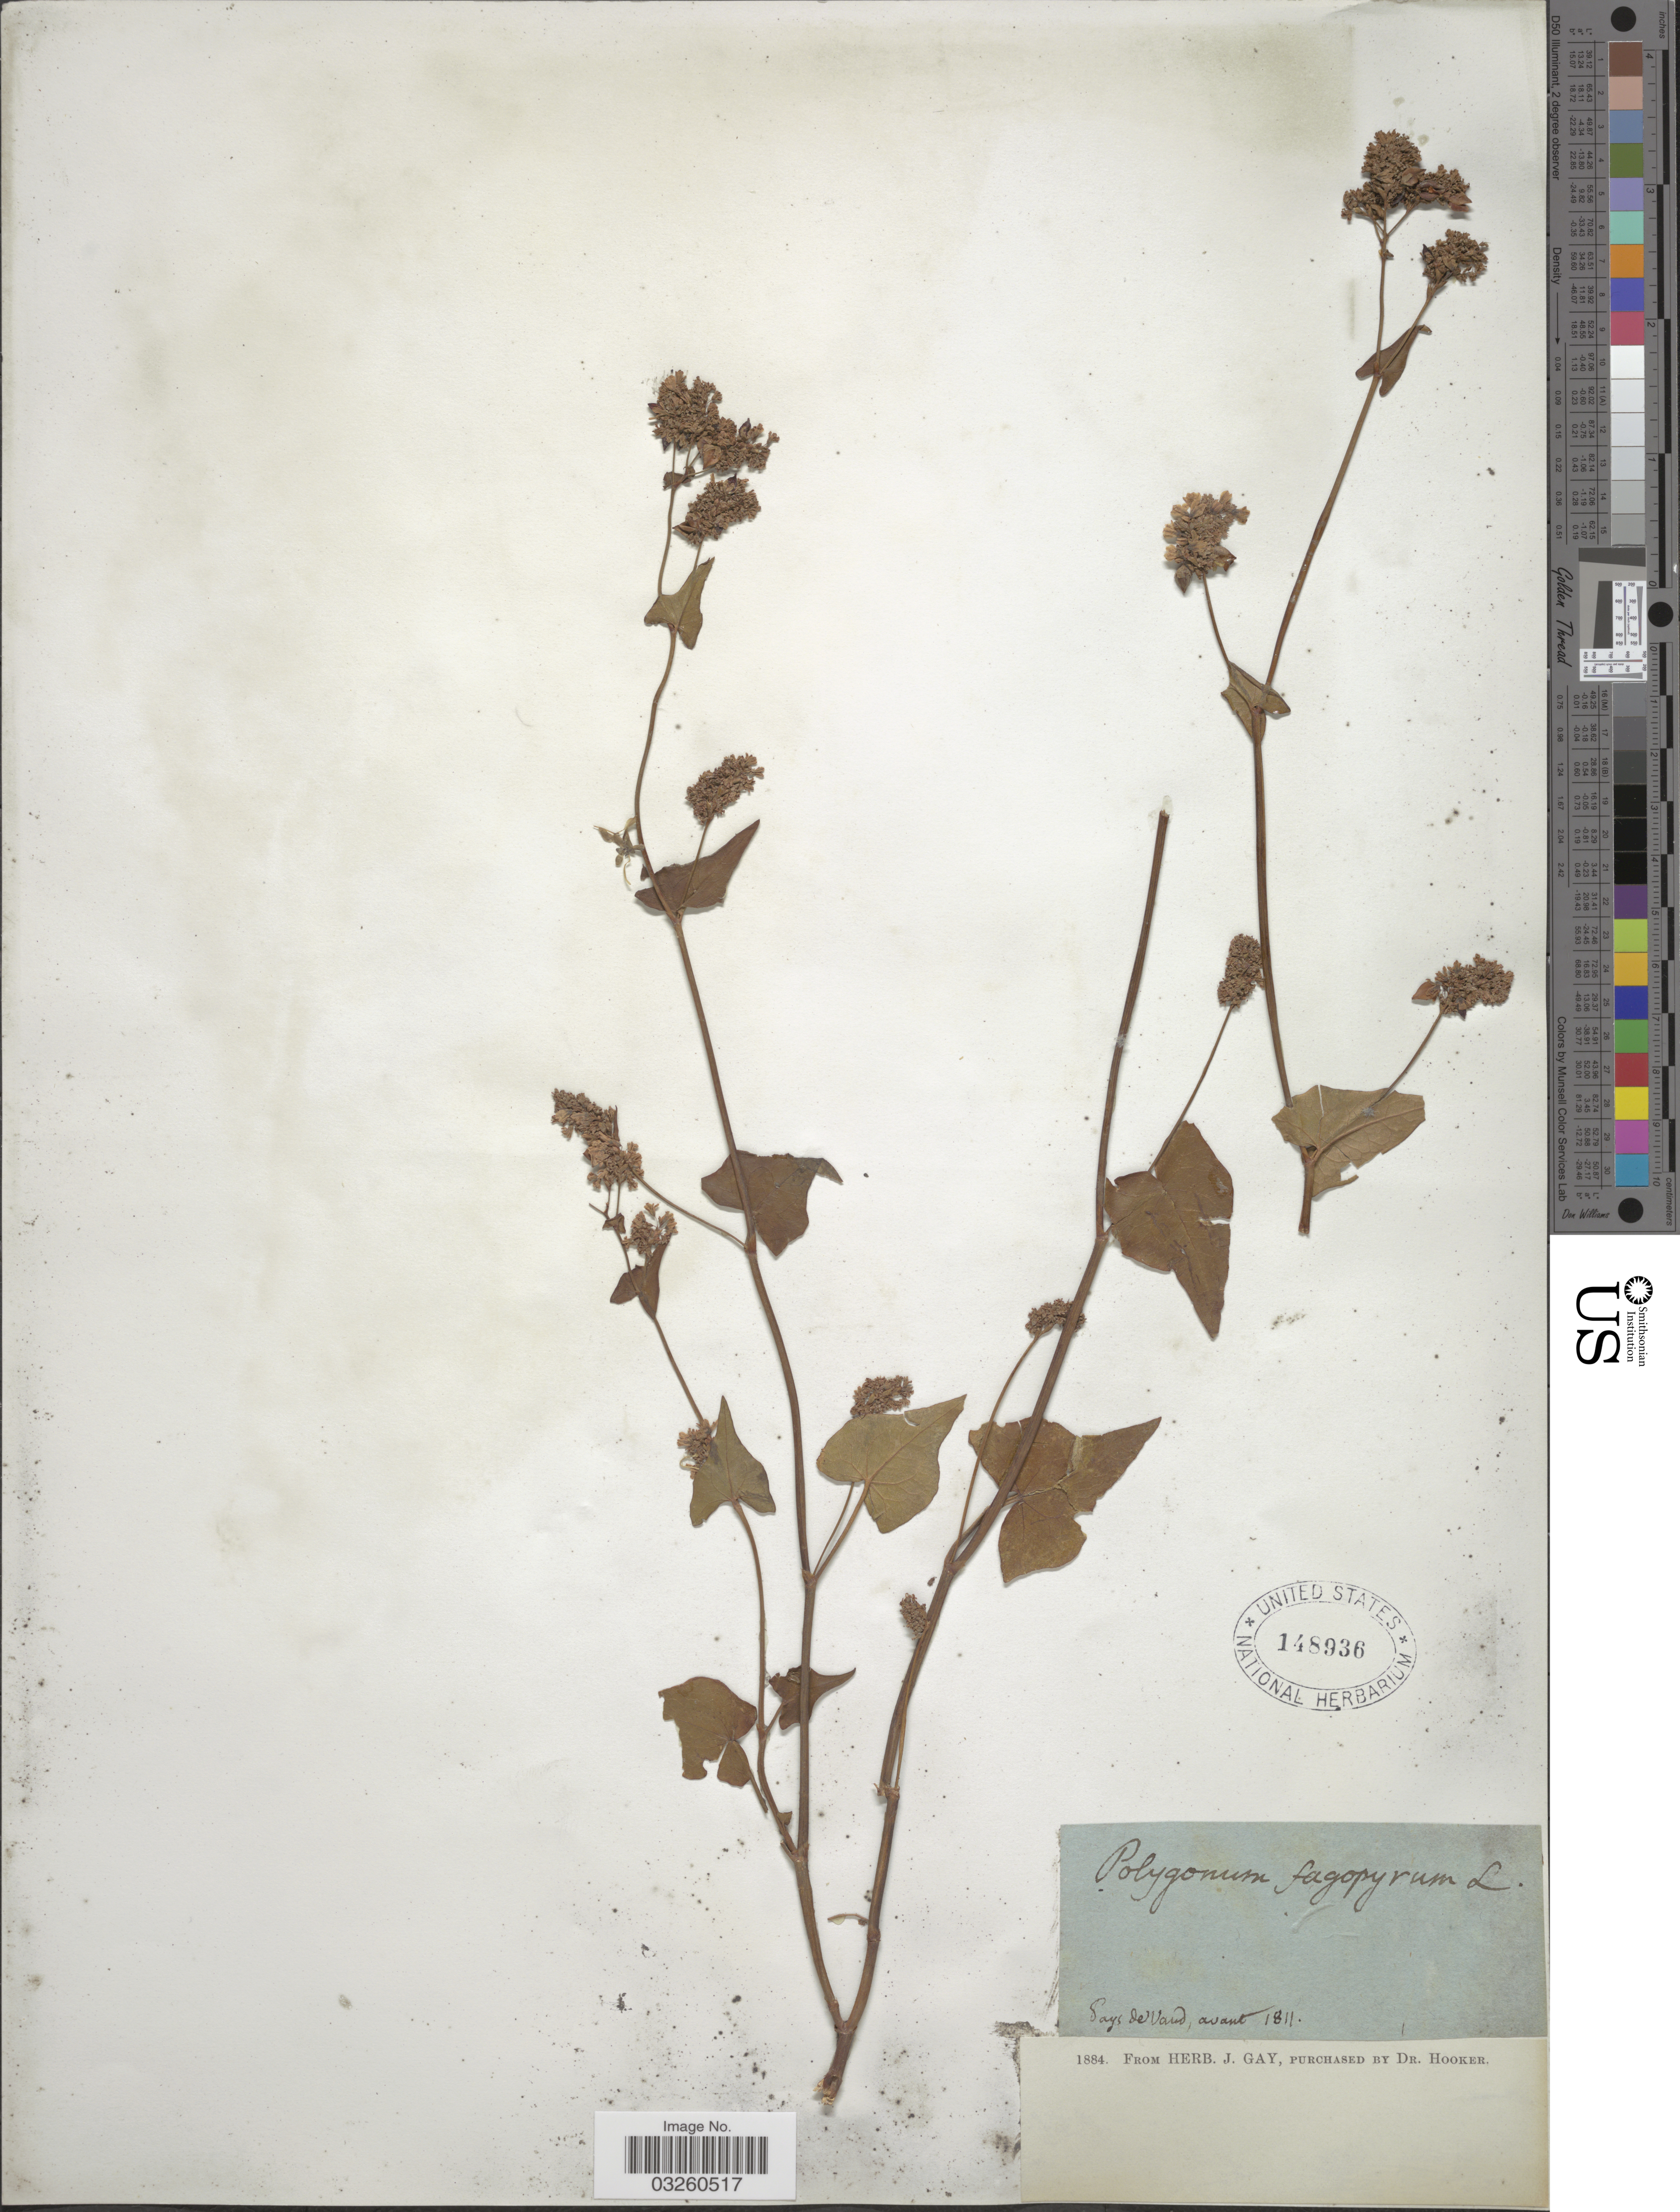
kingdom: Plantae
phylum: Tracheophyta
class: Magnoliopsida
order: Caryophyllales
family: Polygonaceae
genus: Fagopyrum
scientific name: Fagopyrum esculentum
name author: Moench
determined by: Strong, Mark T., (BOT), Smithsonian Institution - National Museum of Natural History (UNITED STATES)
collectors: ex herb. J. Gay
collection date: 1811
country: Switzerland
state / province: Vaud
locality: Pays de Vaud.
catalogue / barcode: US 148936